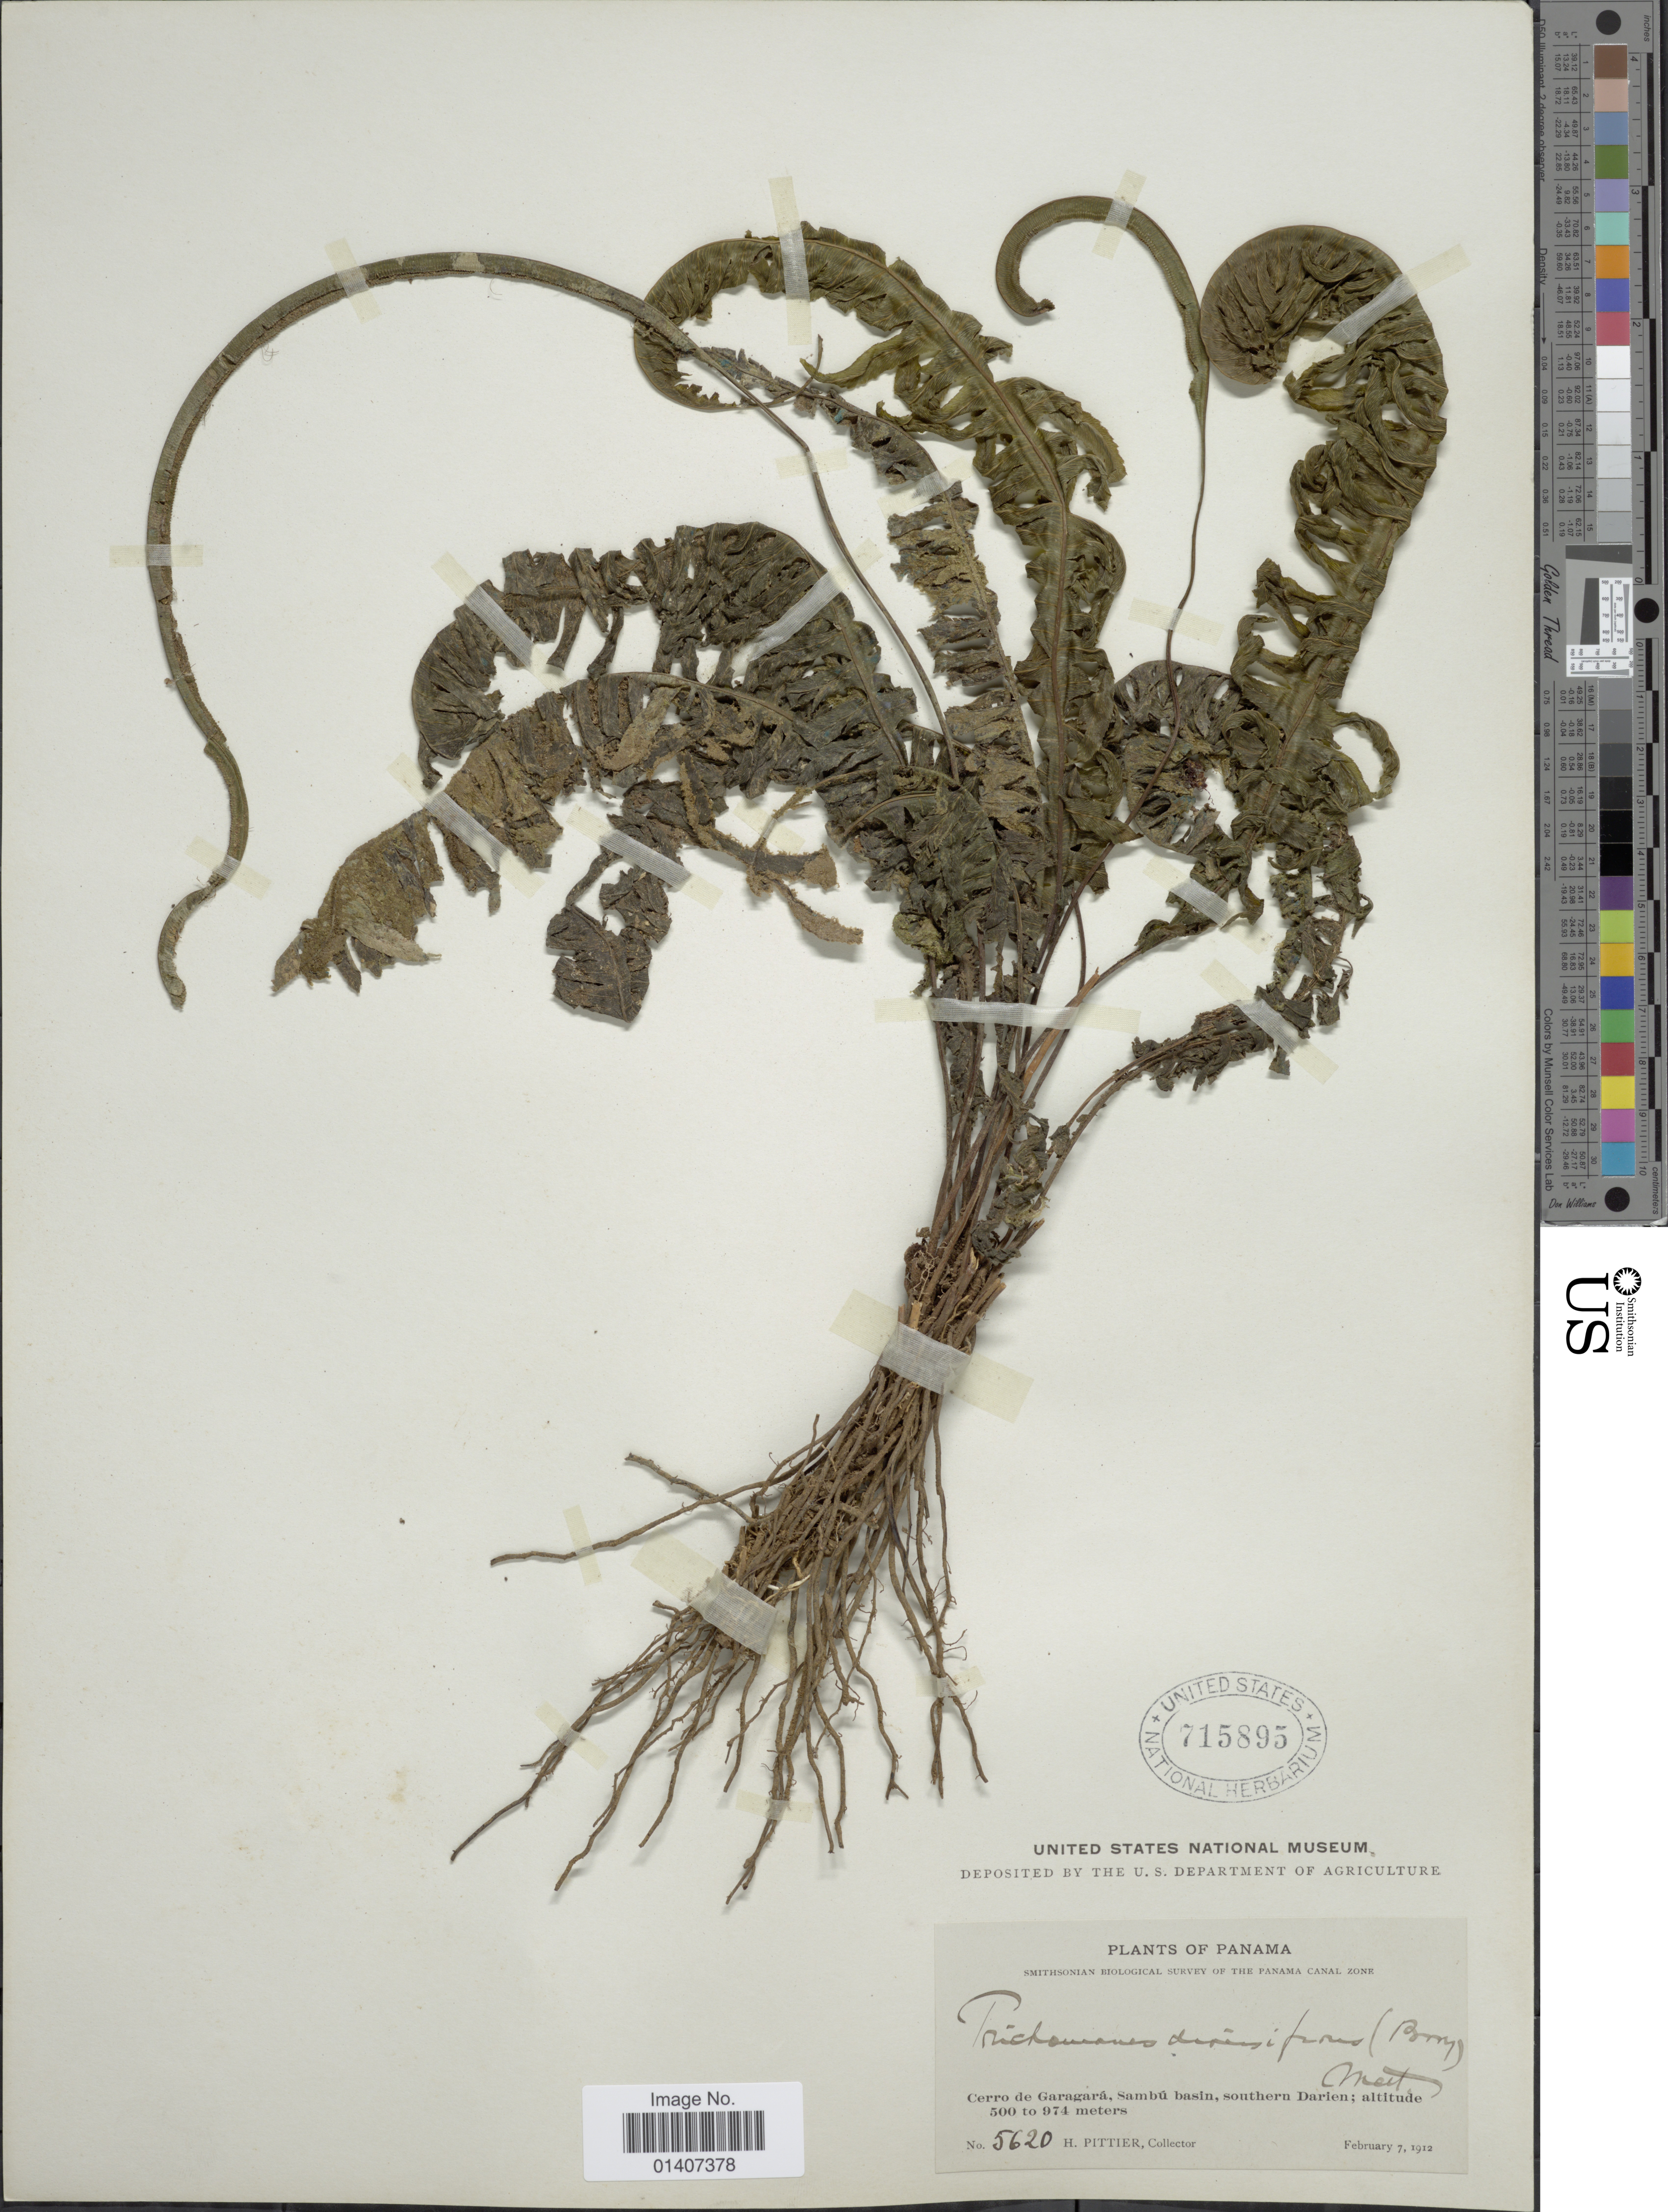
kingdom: Plantae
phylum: Tracheophyta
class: Polypodiopsida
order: Hymenophyllales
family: Hymenophyllaceae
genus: Trichomanes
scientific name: Trichomanes diversifrons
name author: (Bory) Mett. ex Sadeb.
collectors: H. F. Pittier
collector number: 5620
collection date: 1912-02-07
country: Panama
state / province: Darién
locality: Cerro de Garagará, Sambú basin, southern Darien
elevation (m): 500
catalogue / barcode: US 715895